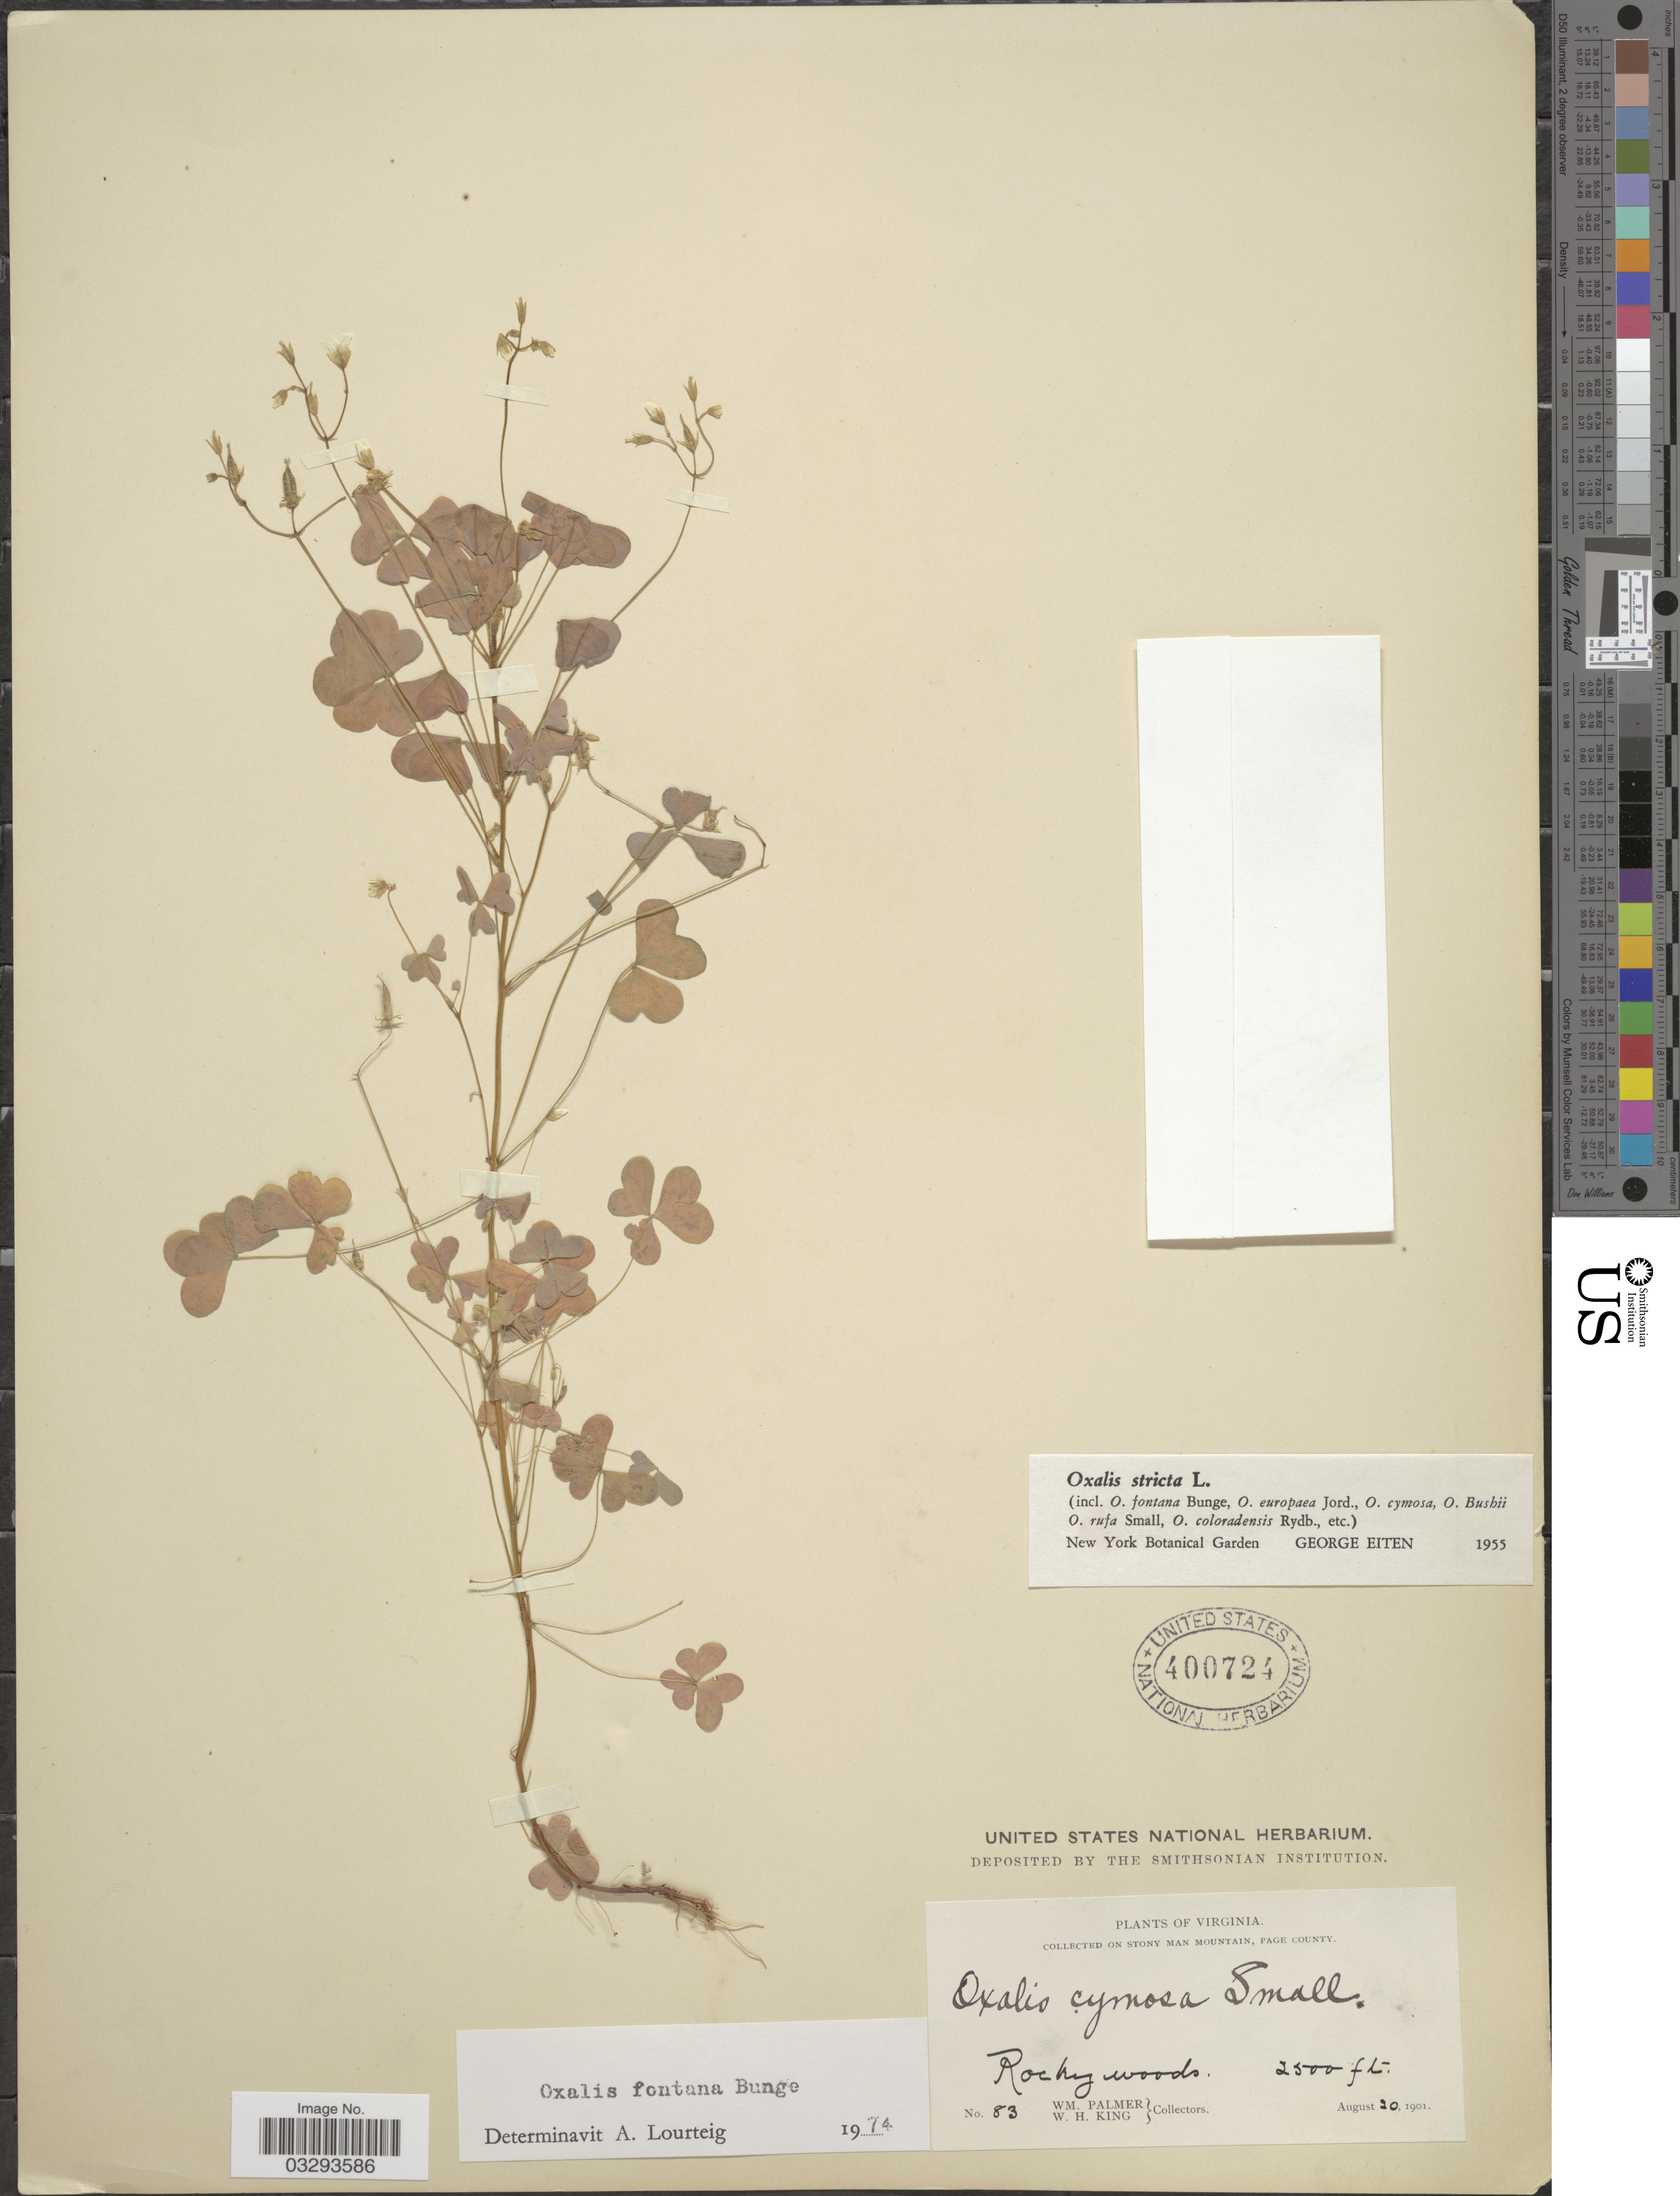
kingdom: Plantae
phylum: Tracheophyta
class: Magnoliopsida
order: Oxalidales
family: Oxalidaceae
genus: Oxalis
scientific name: Oxalis fontana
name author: Bunge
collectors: W. Palmer & W. H. King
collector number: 83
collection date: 1901-08-20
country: United States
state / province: Virginia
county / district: Page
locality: On Stony Man Mountain Rocky woods.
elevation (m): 762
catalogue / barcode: US 400724